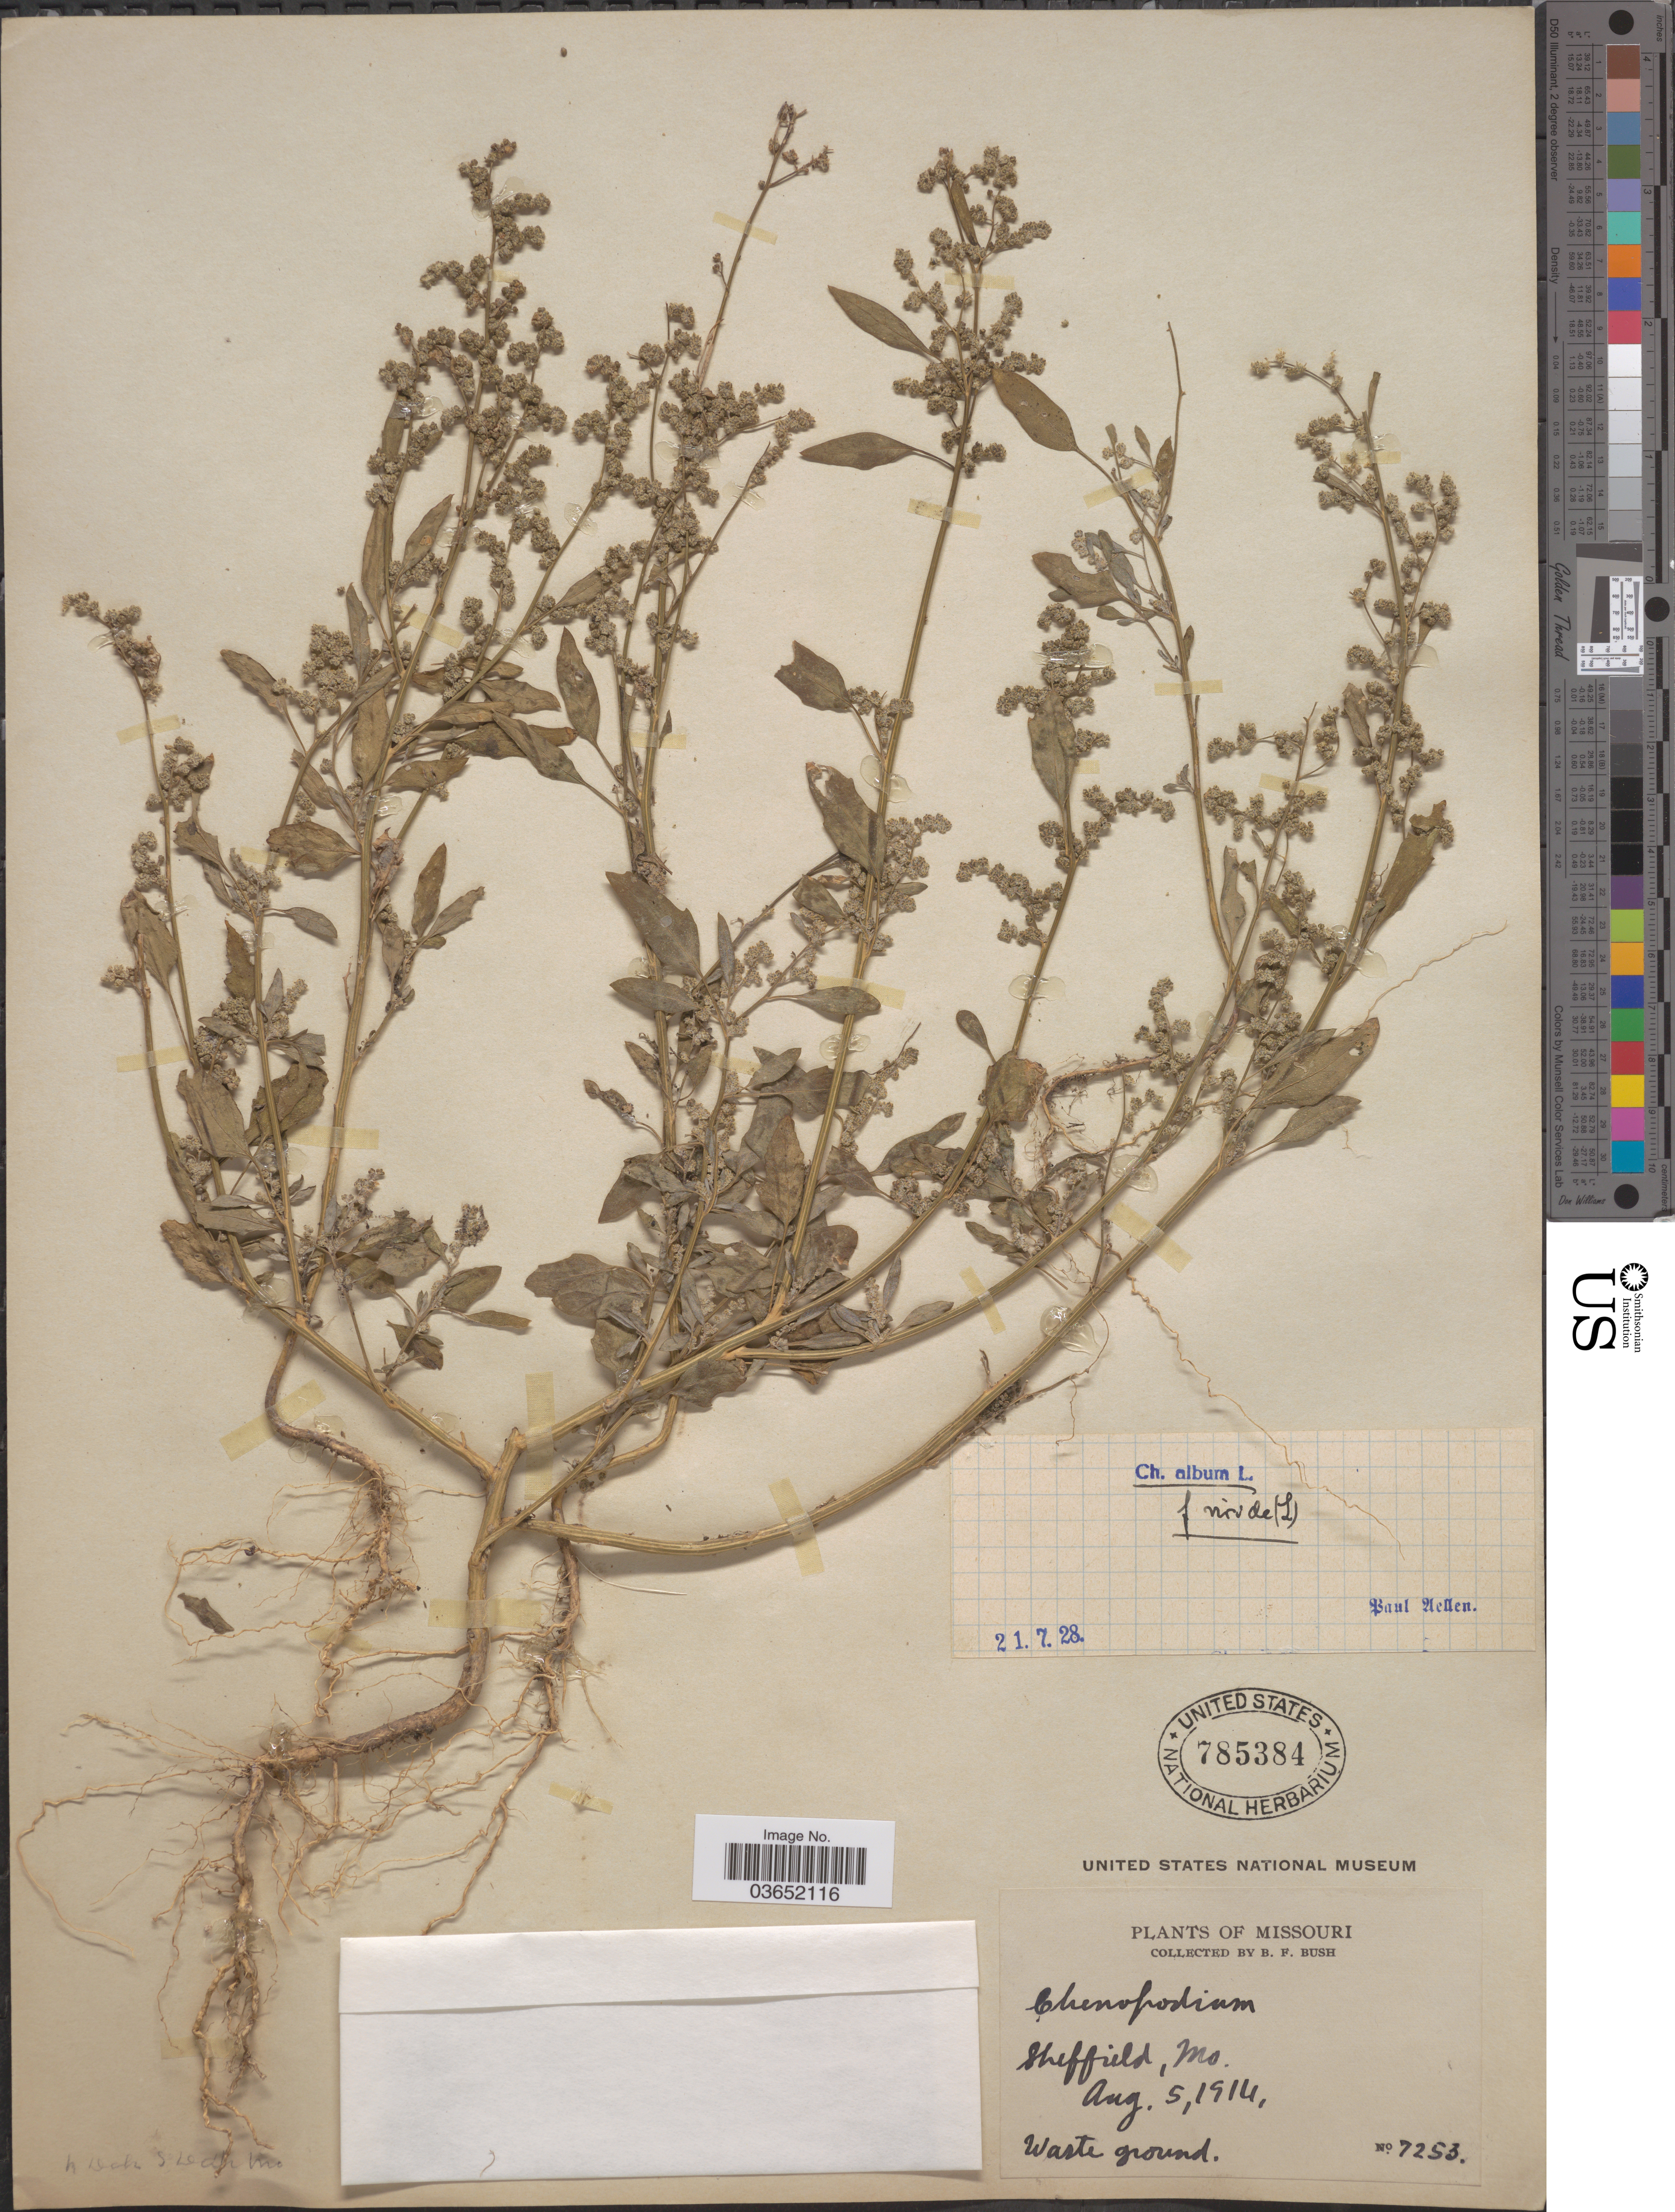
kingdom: Plantae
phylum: Tracheophyta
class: Magnoliopsida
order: Caryophyllales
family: Amaranthaceae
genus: Chenopodium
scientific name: Chenopodium album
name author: L.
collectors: B. F. Bush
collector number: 7253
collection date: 1914-08-05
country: United States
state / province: Missouri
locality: Sheffield.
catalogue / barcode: US 785384